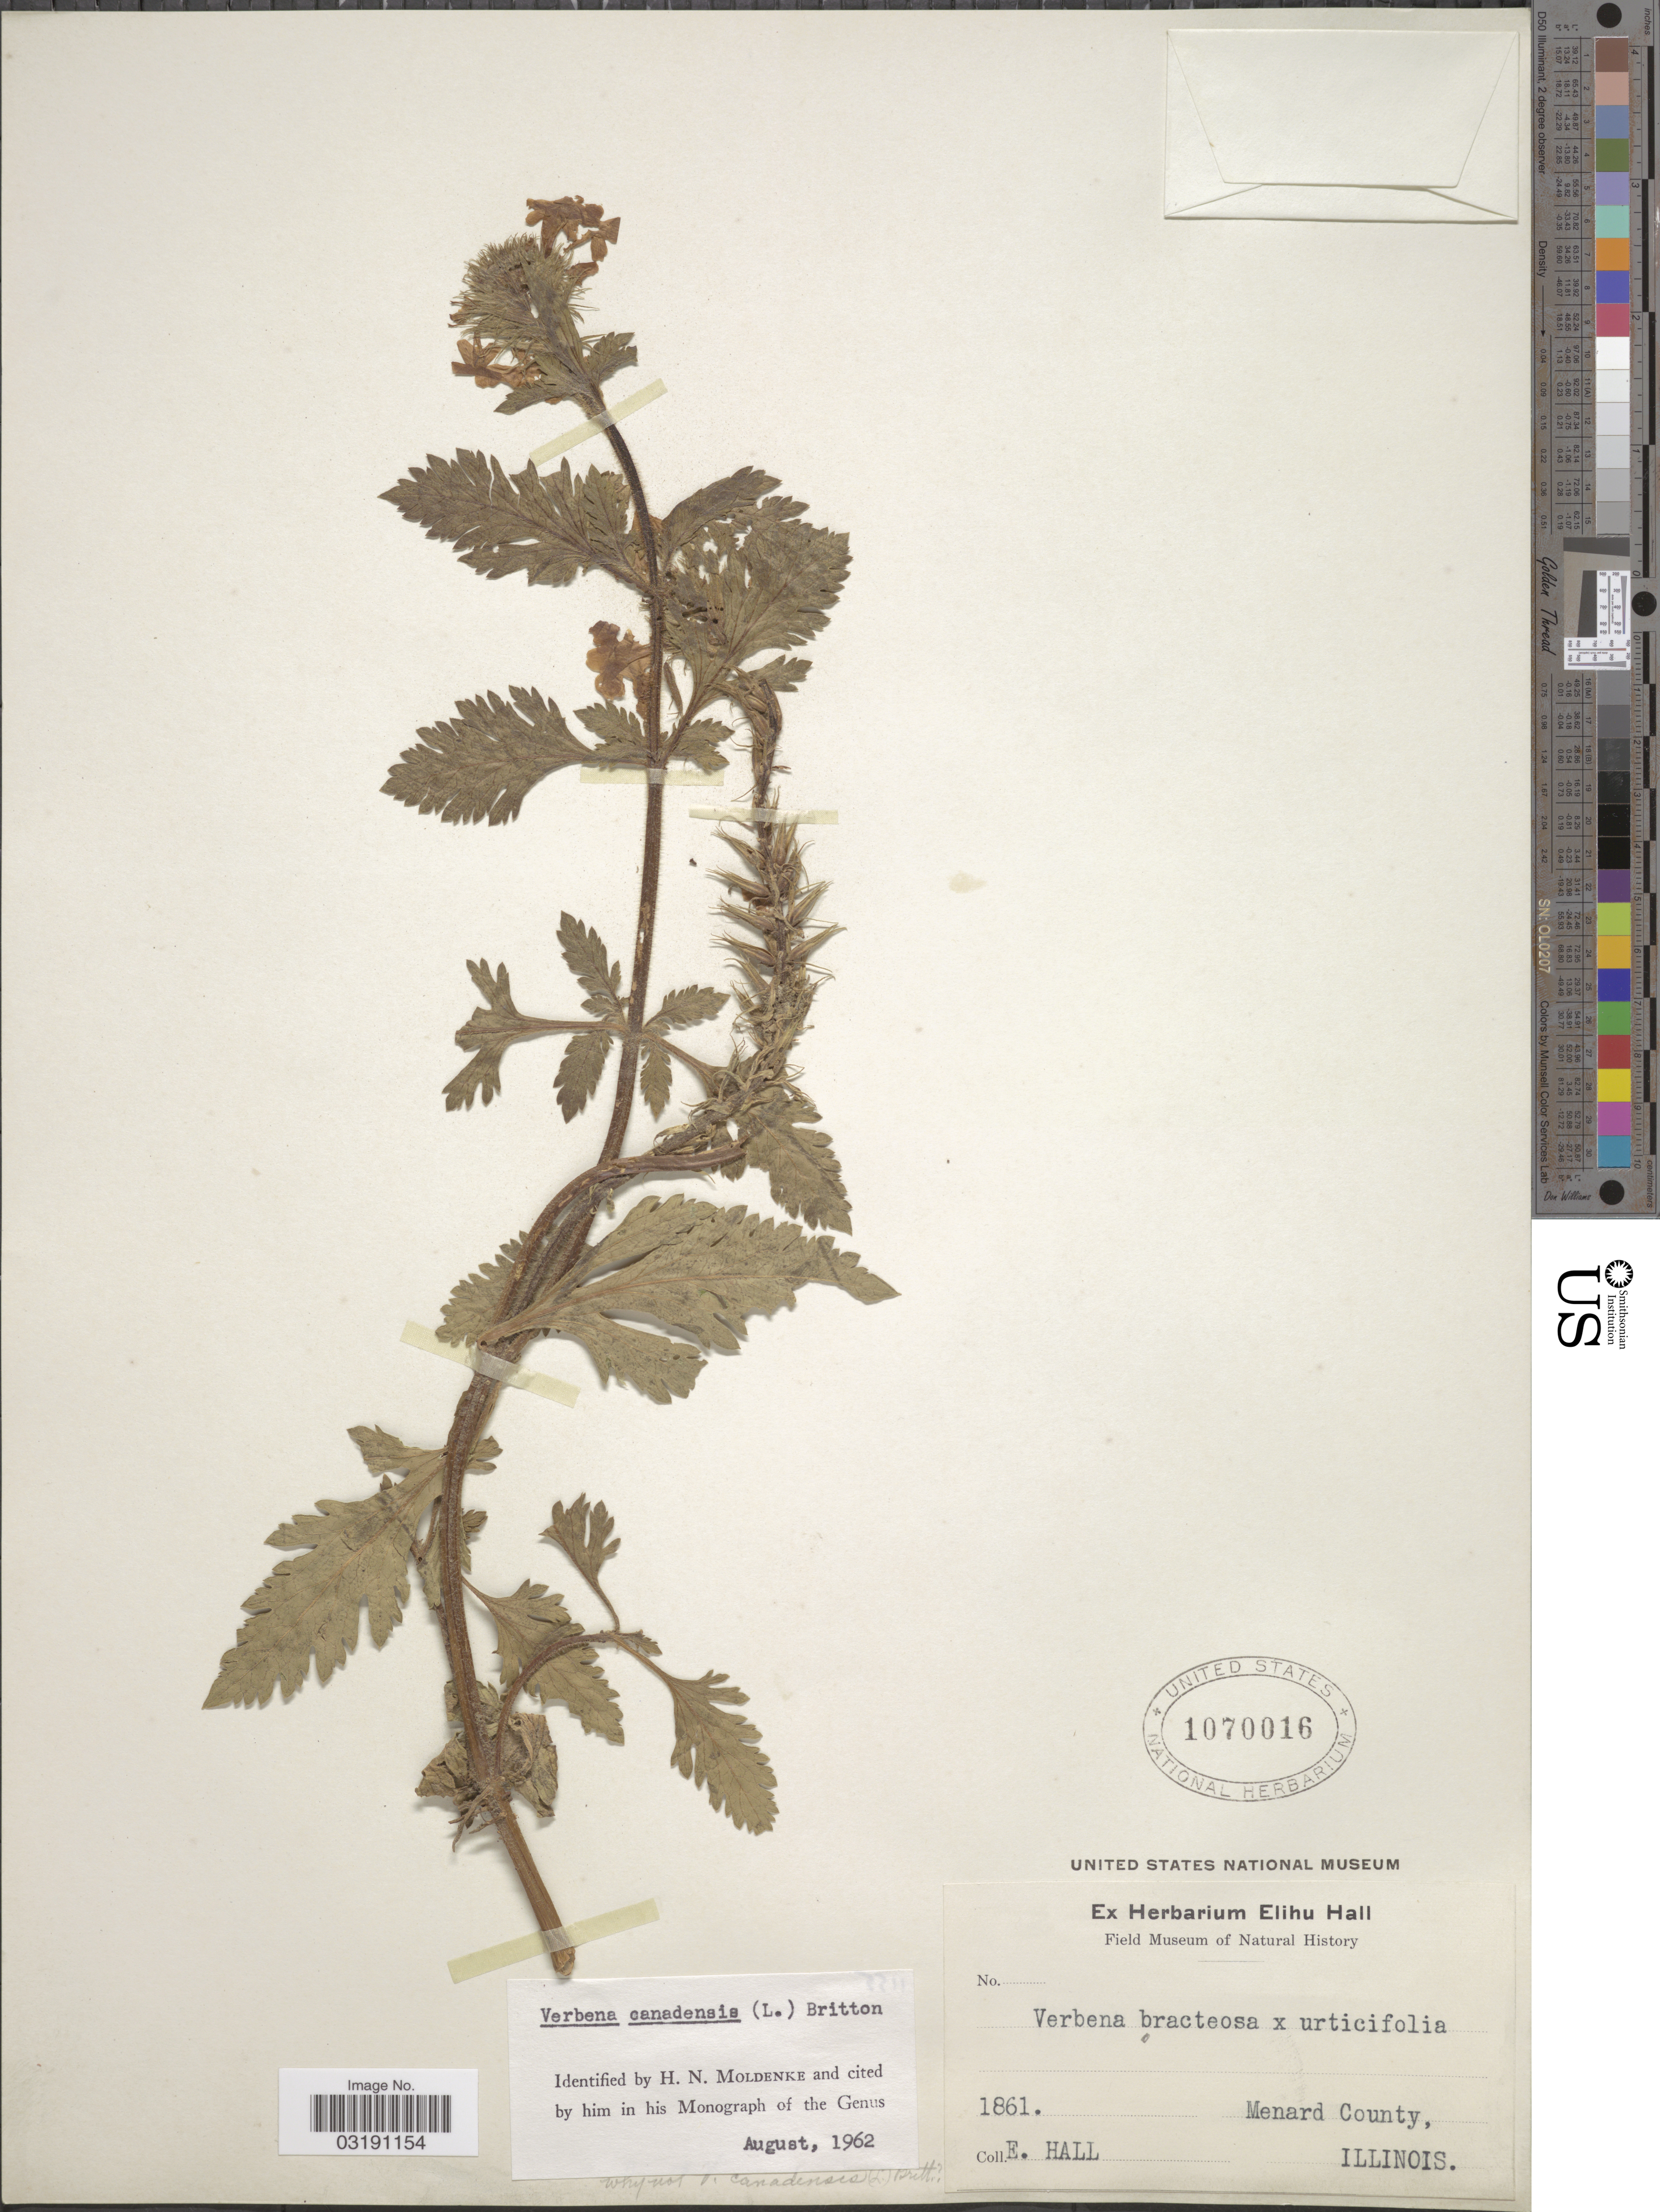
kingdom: Plantae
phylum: Tracheophyta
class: Magnoliopsida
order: Lamiales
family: Verbenaceae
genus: Verbena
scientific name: Verbena canadensis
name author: (L.) Britton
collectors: E. C. Hall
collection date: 1861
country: United States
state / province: Illinois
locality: Menard County.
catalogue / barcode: US 1070016